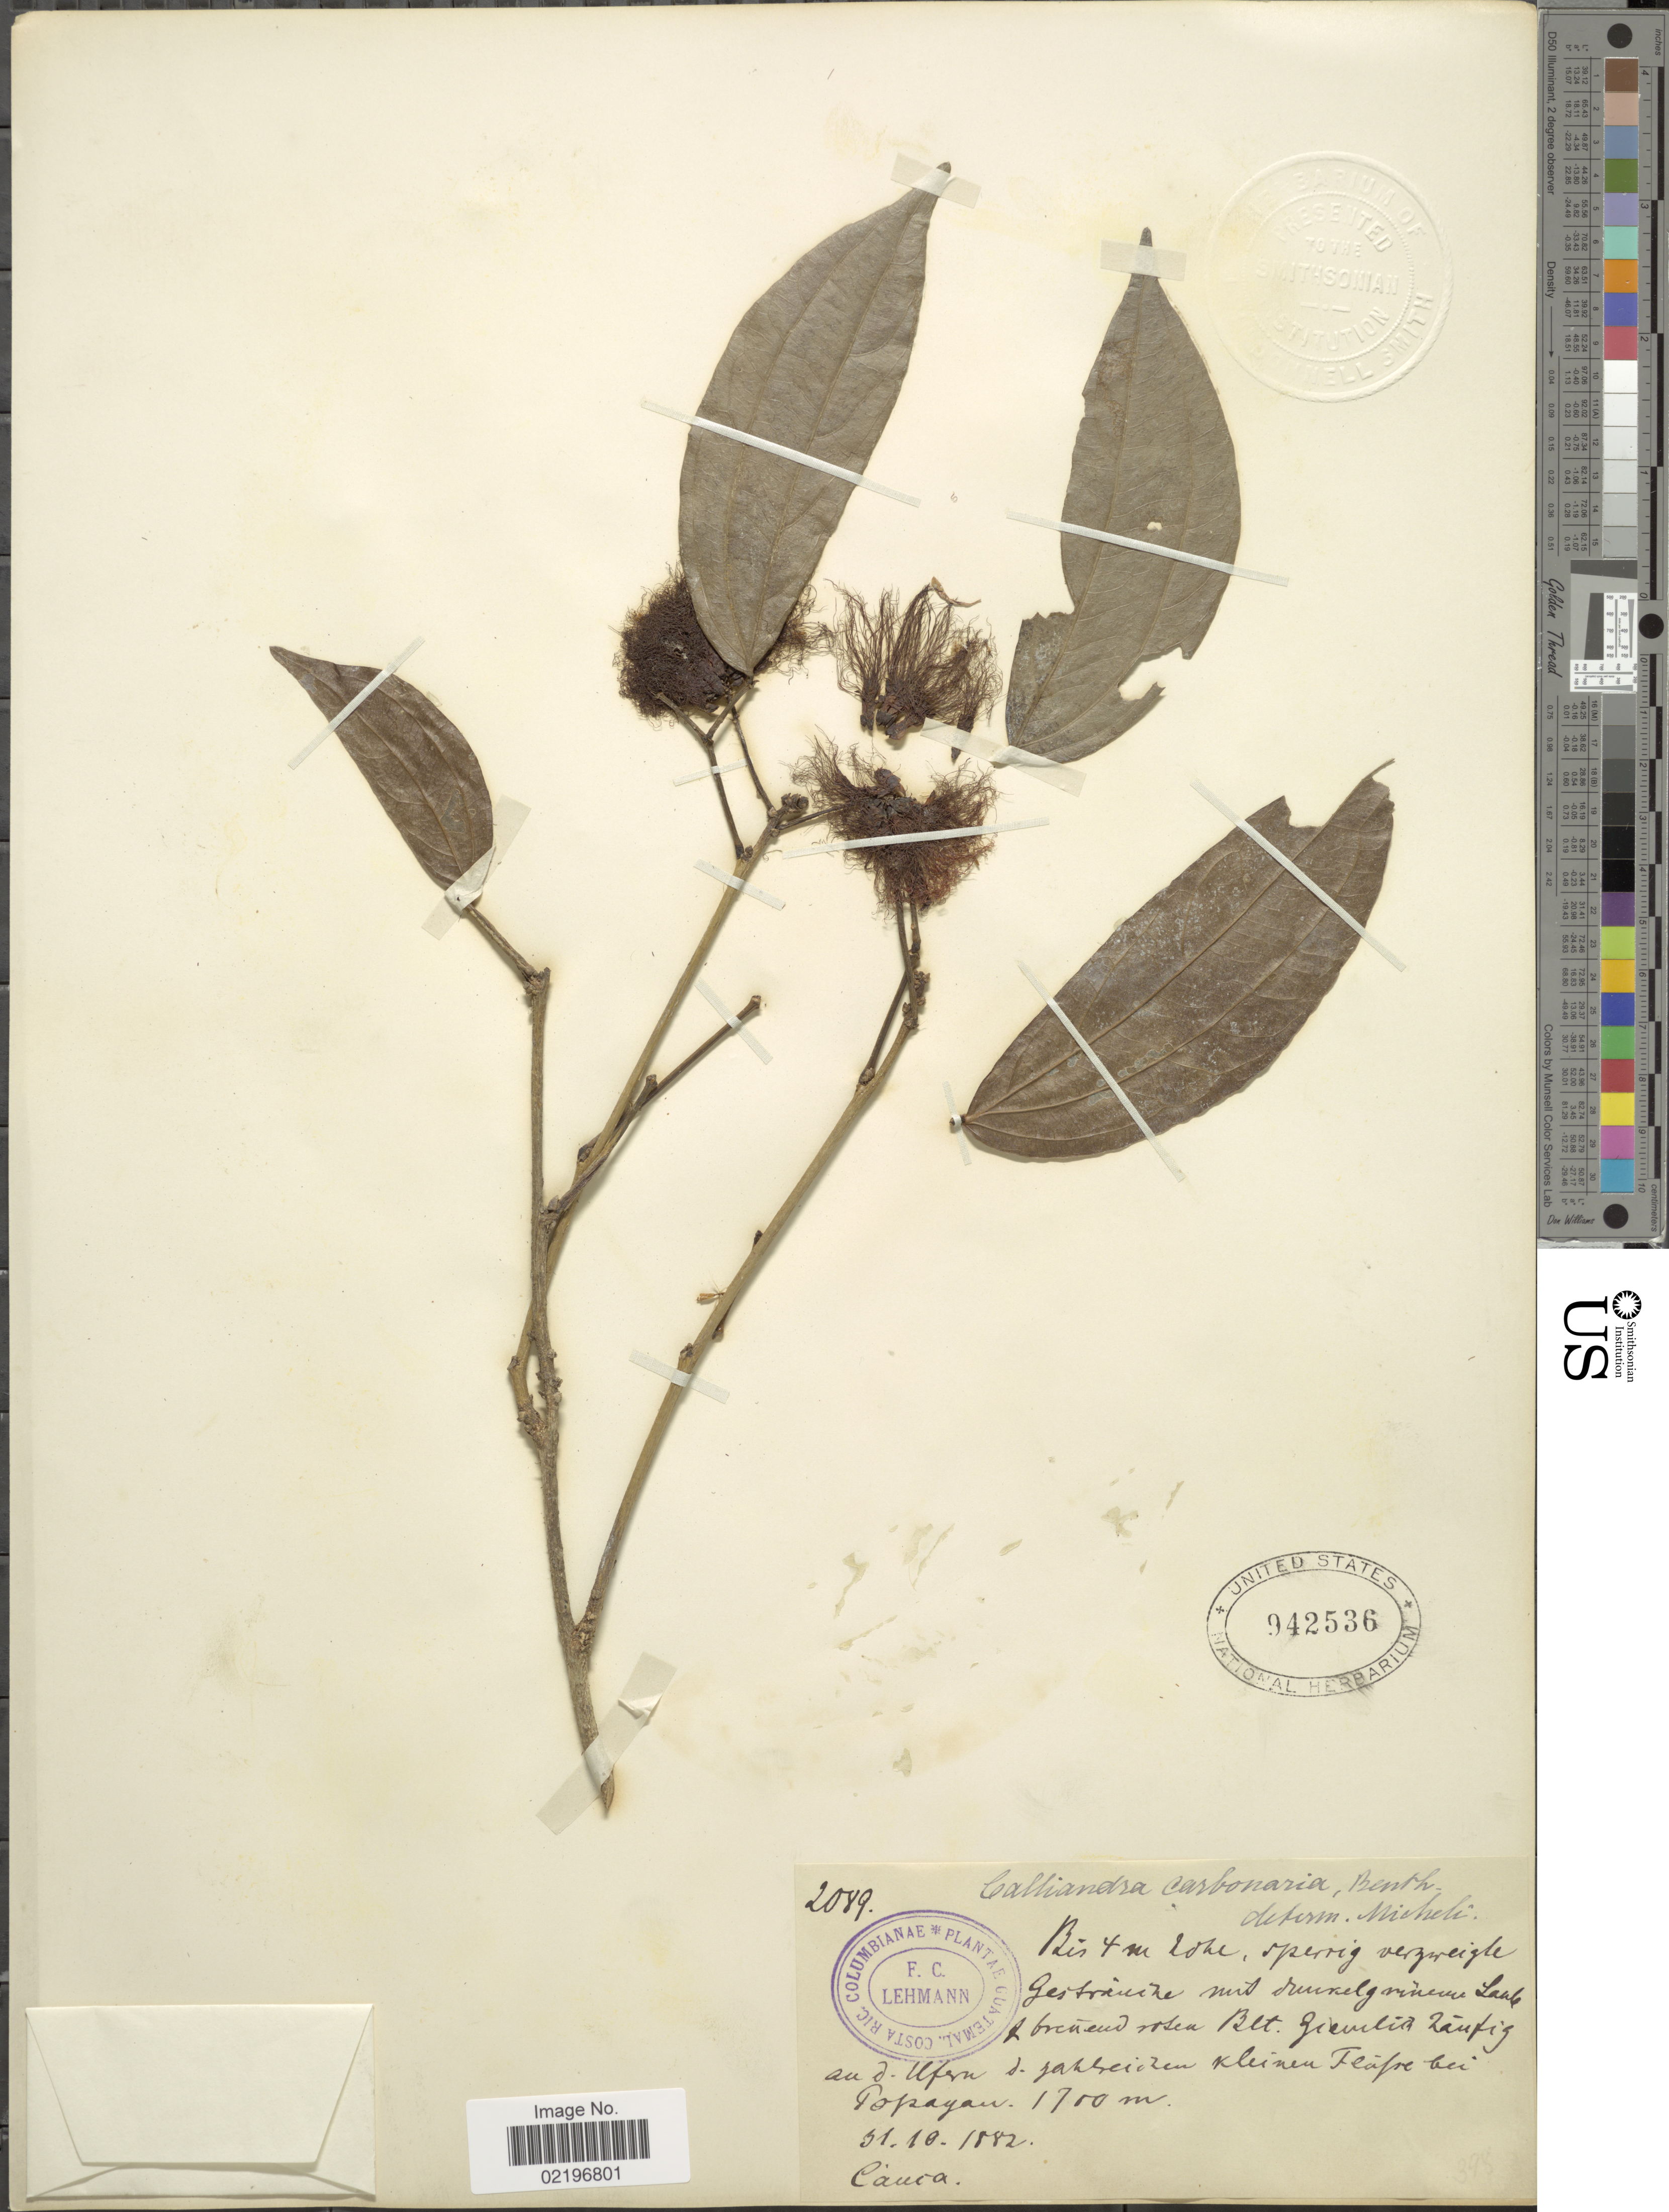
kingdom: Plantae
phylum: Tracheophyta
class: Magnoliopsida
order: Fabales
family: Fabaceae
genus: Calliandra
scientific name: Calliandra trinervia var. carbonaria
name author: (Benth.) Barneby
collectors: F. C. Lehmann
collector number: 2089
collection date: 1882-10-31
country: Colombia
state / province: Cauca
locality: Popayan.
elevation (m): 1700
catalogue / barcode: US 942536